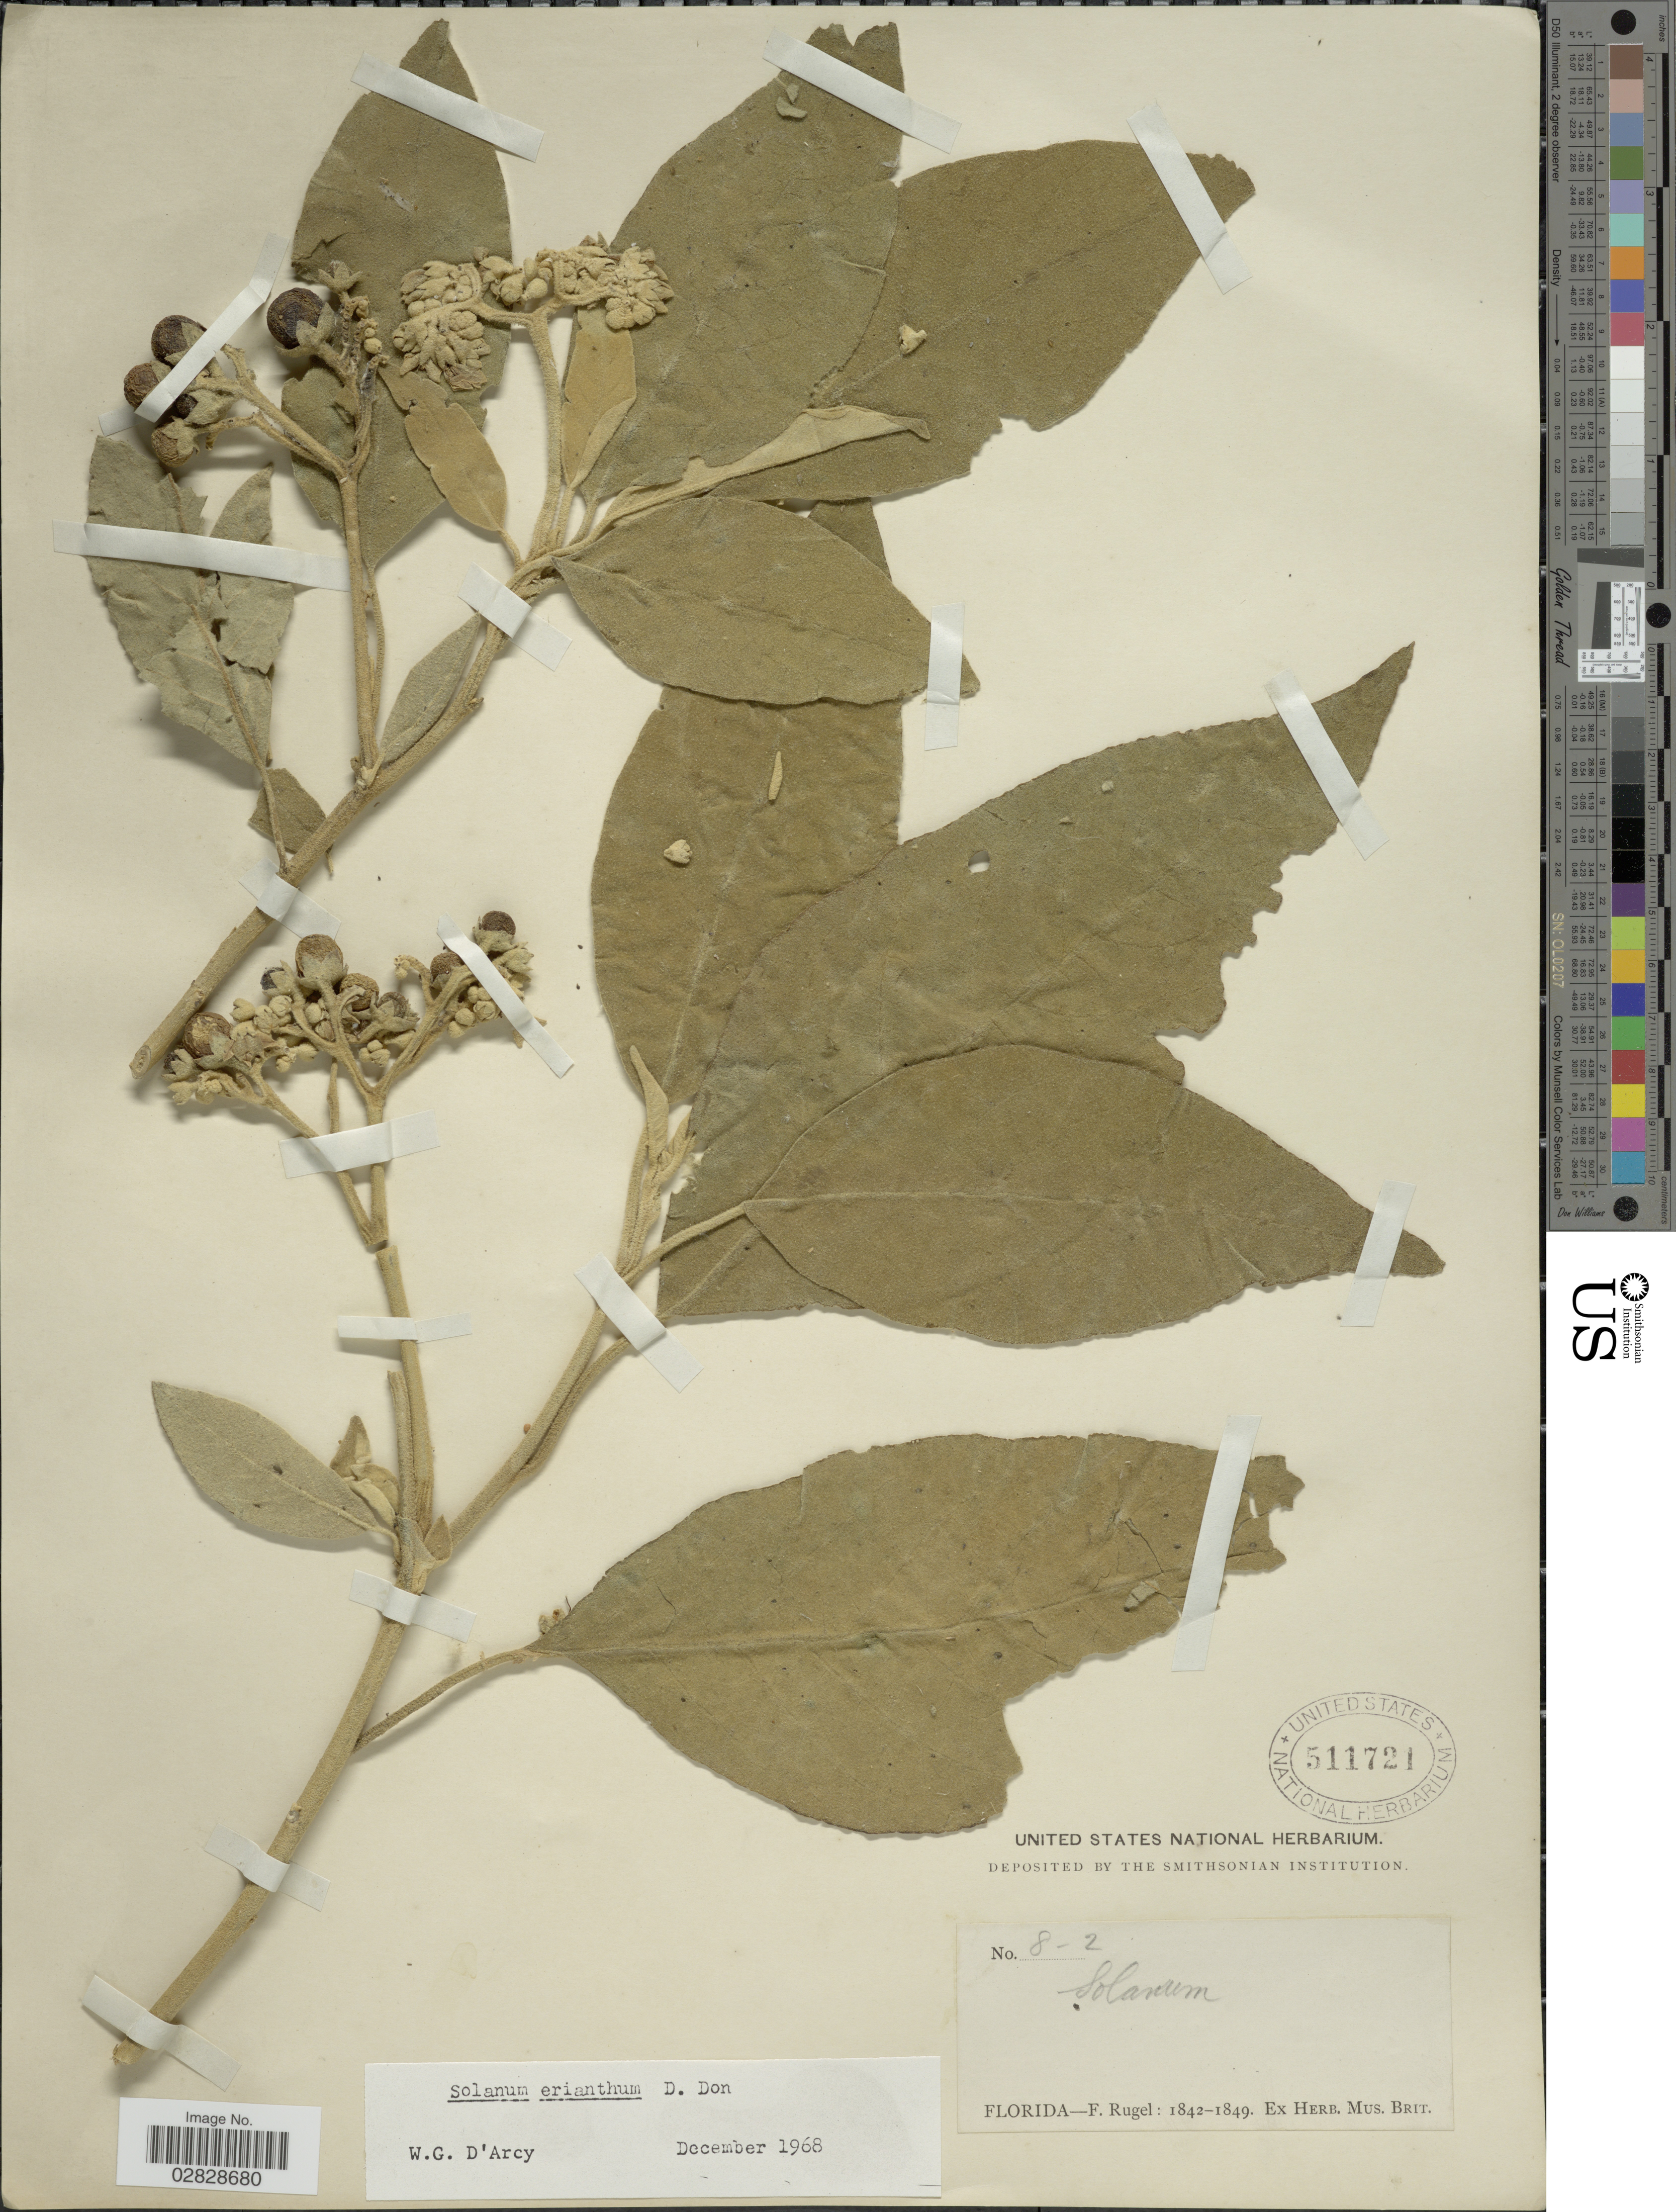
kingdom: Plantae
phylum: Tracheophyta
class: Magnoliopsida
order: Solanales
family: Solanaceae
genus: Solanum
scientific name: Solanum erianthum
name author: D. Don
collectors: F. Rugel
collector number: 8-2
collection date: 1842/1849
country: United States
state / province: Florida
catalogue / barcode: US 511721